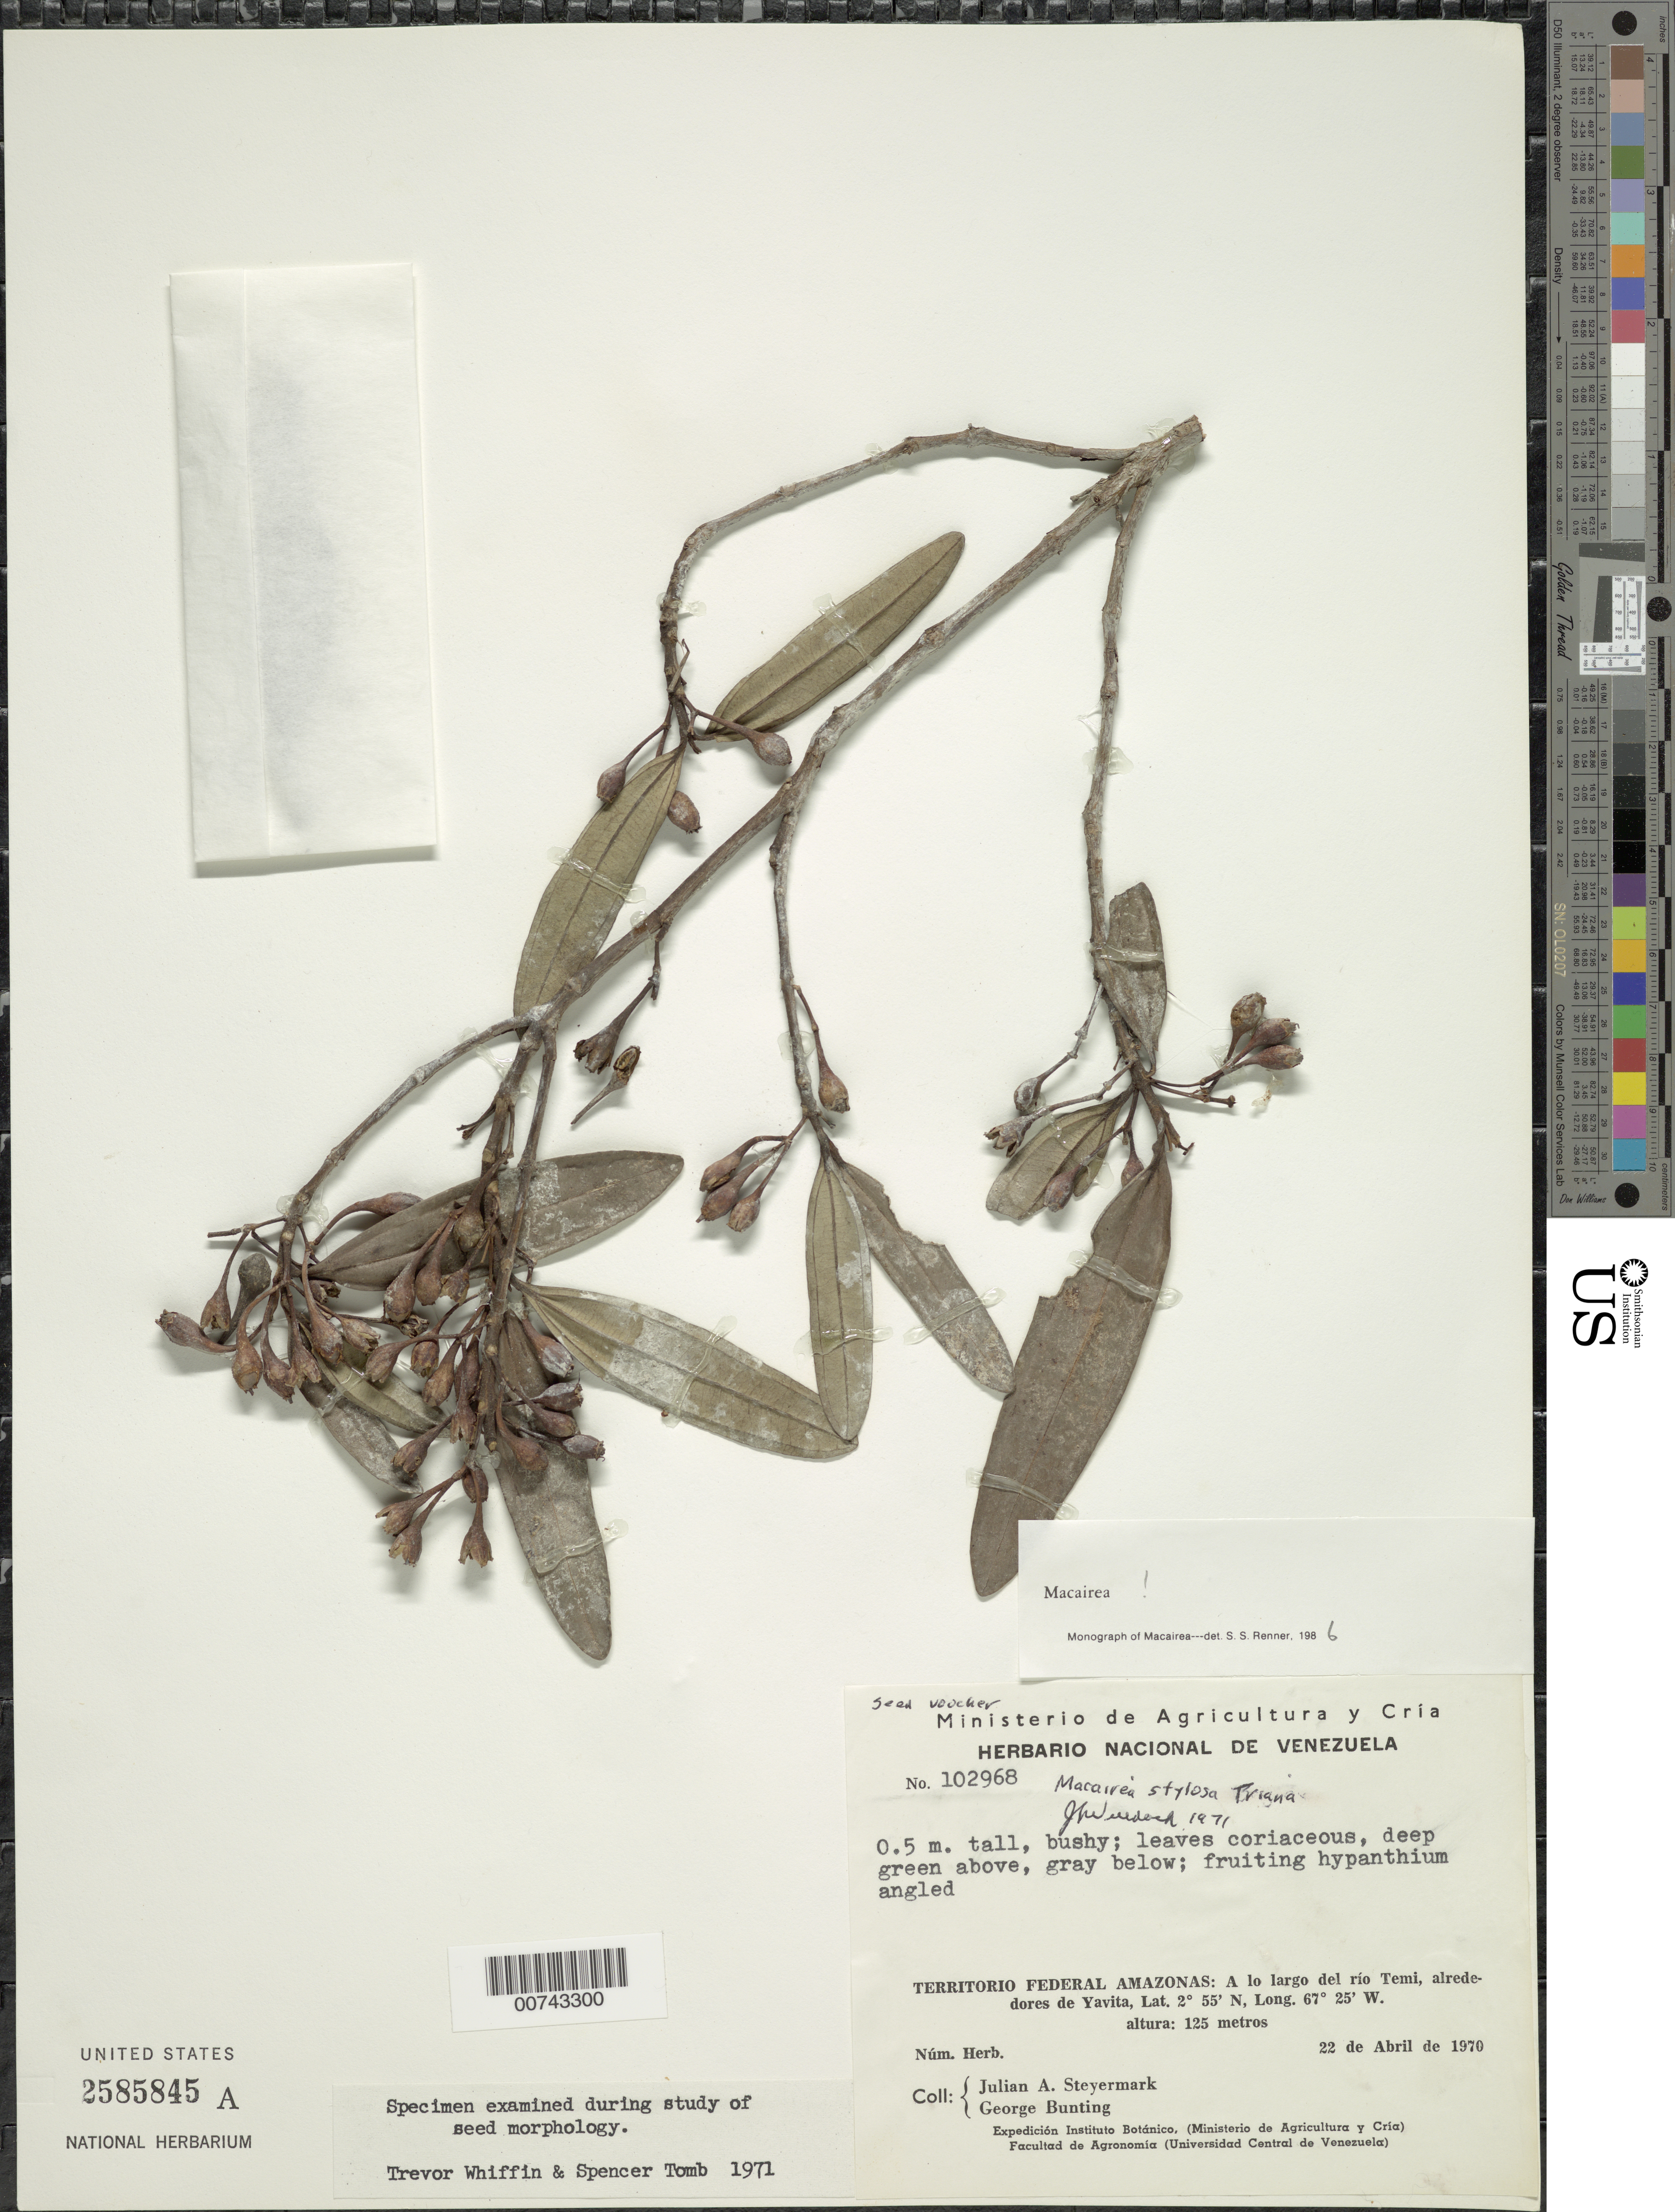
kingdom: Plantae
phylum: Tracheophyta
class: Magnoliopsida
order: Myrtales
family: Melastomataceae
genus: Macairea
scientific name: Macairea stylosa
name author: Triana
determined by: Wurdack, John J., (US), US (UNITED STATES)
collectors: J. Steyermark & G. S. Bunting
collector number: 102968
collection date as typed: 22-Apr-70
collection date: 1970-04-22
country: Venezuela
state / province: Amazonas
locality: Río Temi, near Yavita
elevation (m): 125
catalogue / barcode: US 2585845